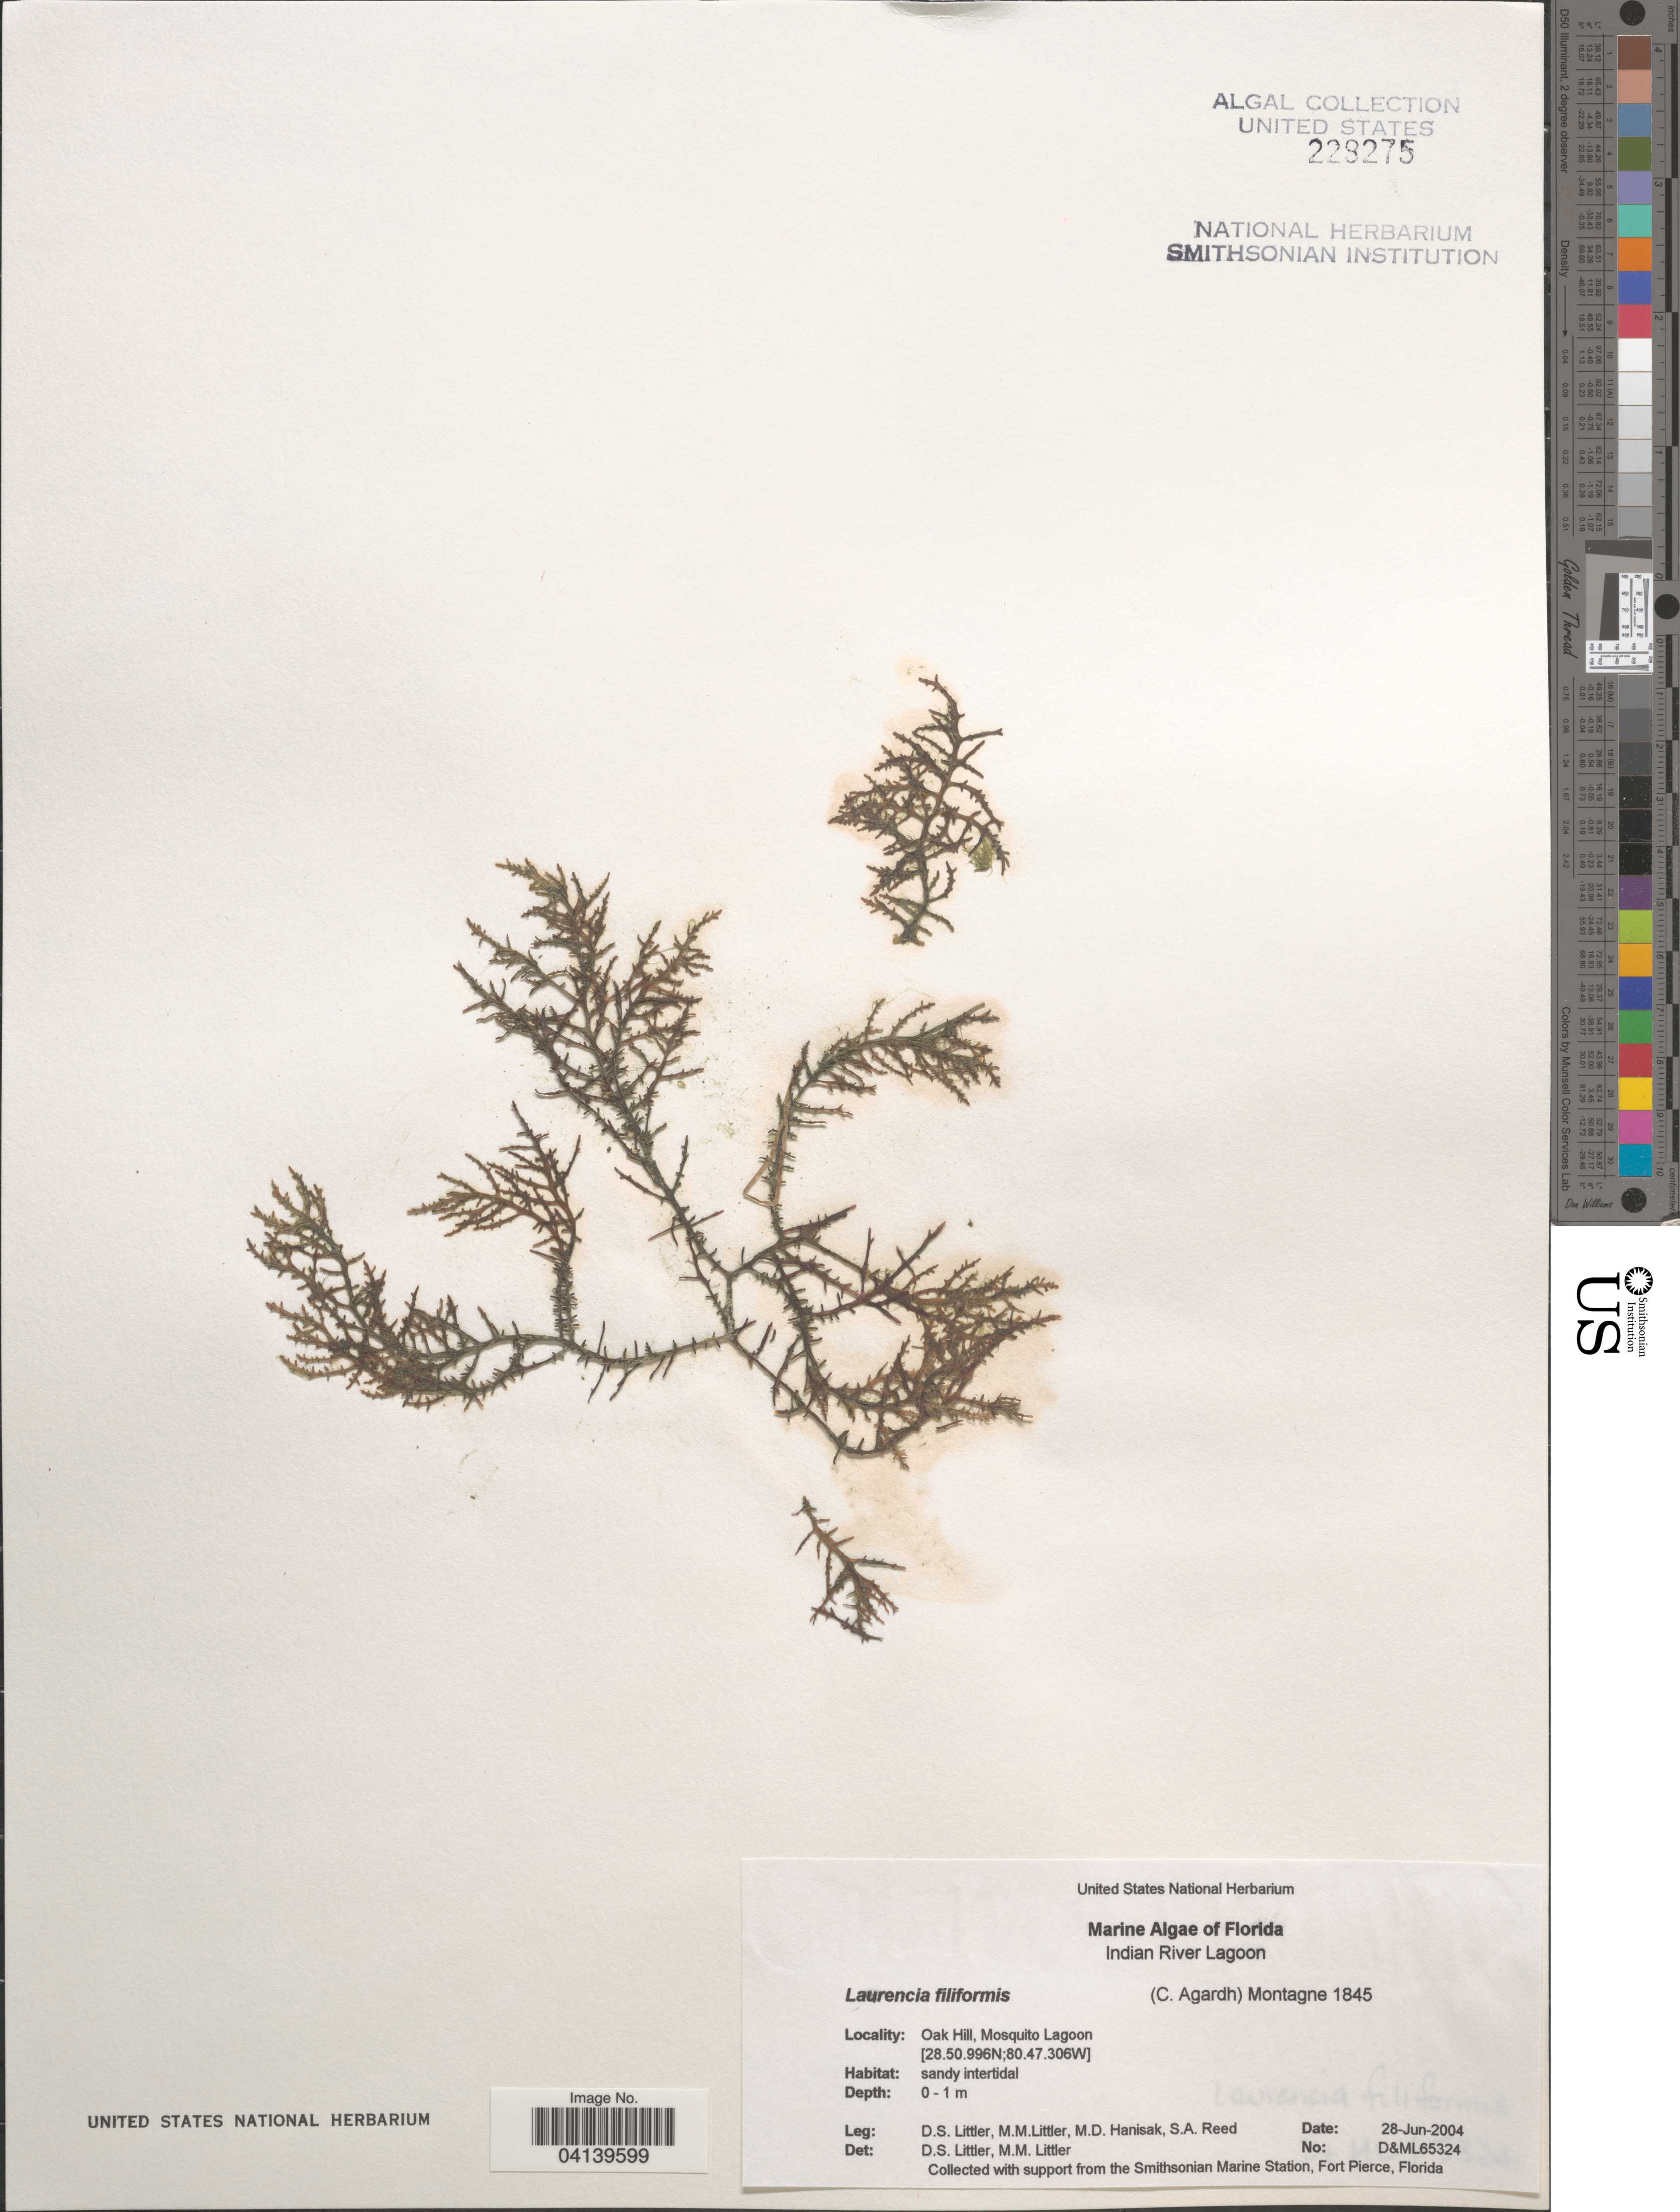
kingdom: Plantae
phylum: Rhodophyta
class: Florideophyceae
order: Ceramiales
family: Rhodomelaceae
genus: Laurencia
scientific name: Laurencia filiformis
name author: (C. Agardh) Mont.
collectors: D. S. Littler, M. Hanisak & S. Reed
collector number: D&ML65324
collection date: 2004-06-28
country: United States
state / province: Florida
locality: Indian River Lagoon. Oak Hill, Mosquito Lagoon.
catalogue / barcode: US 229275